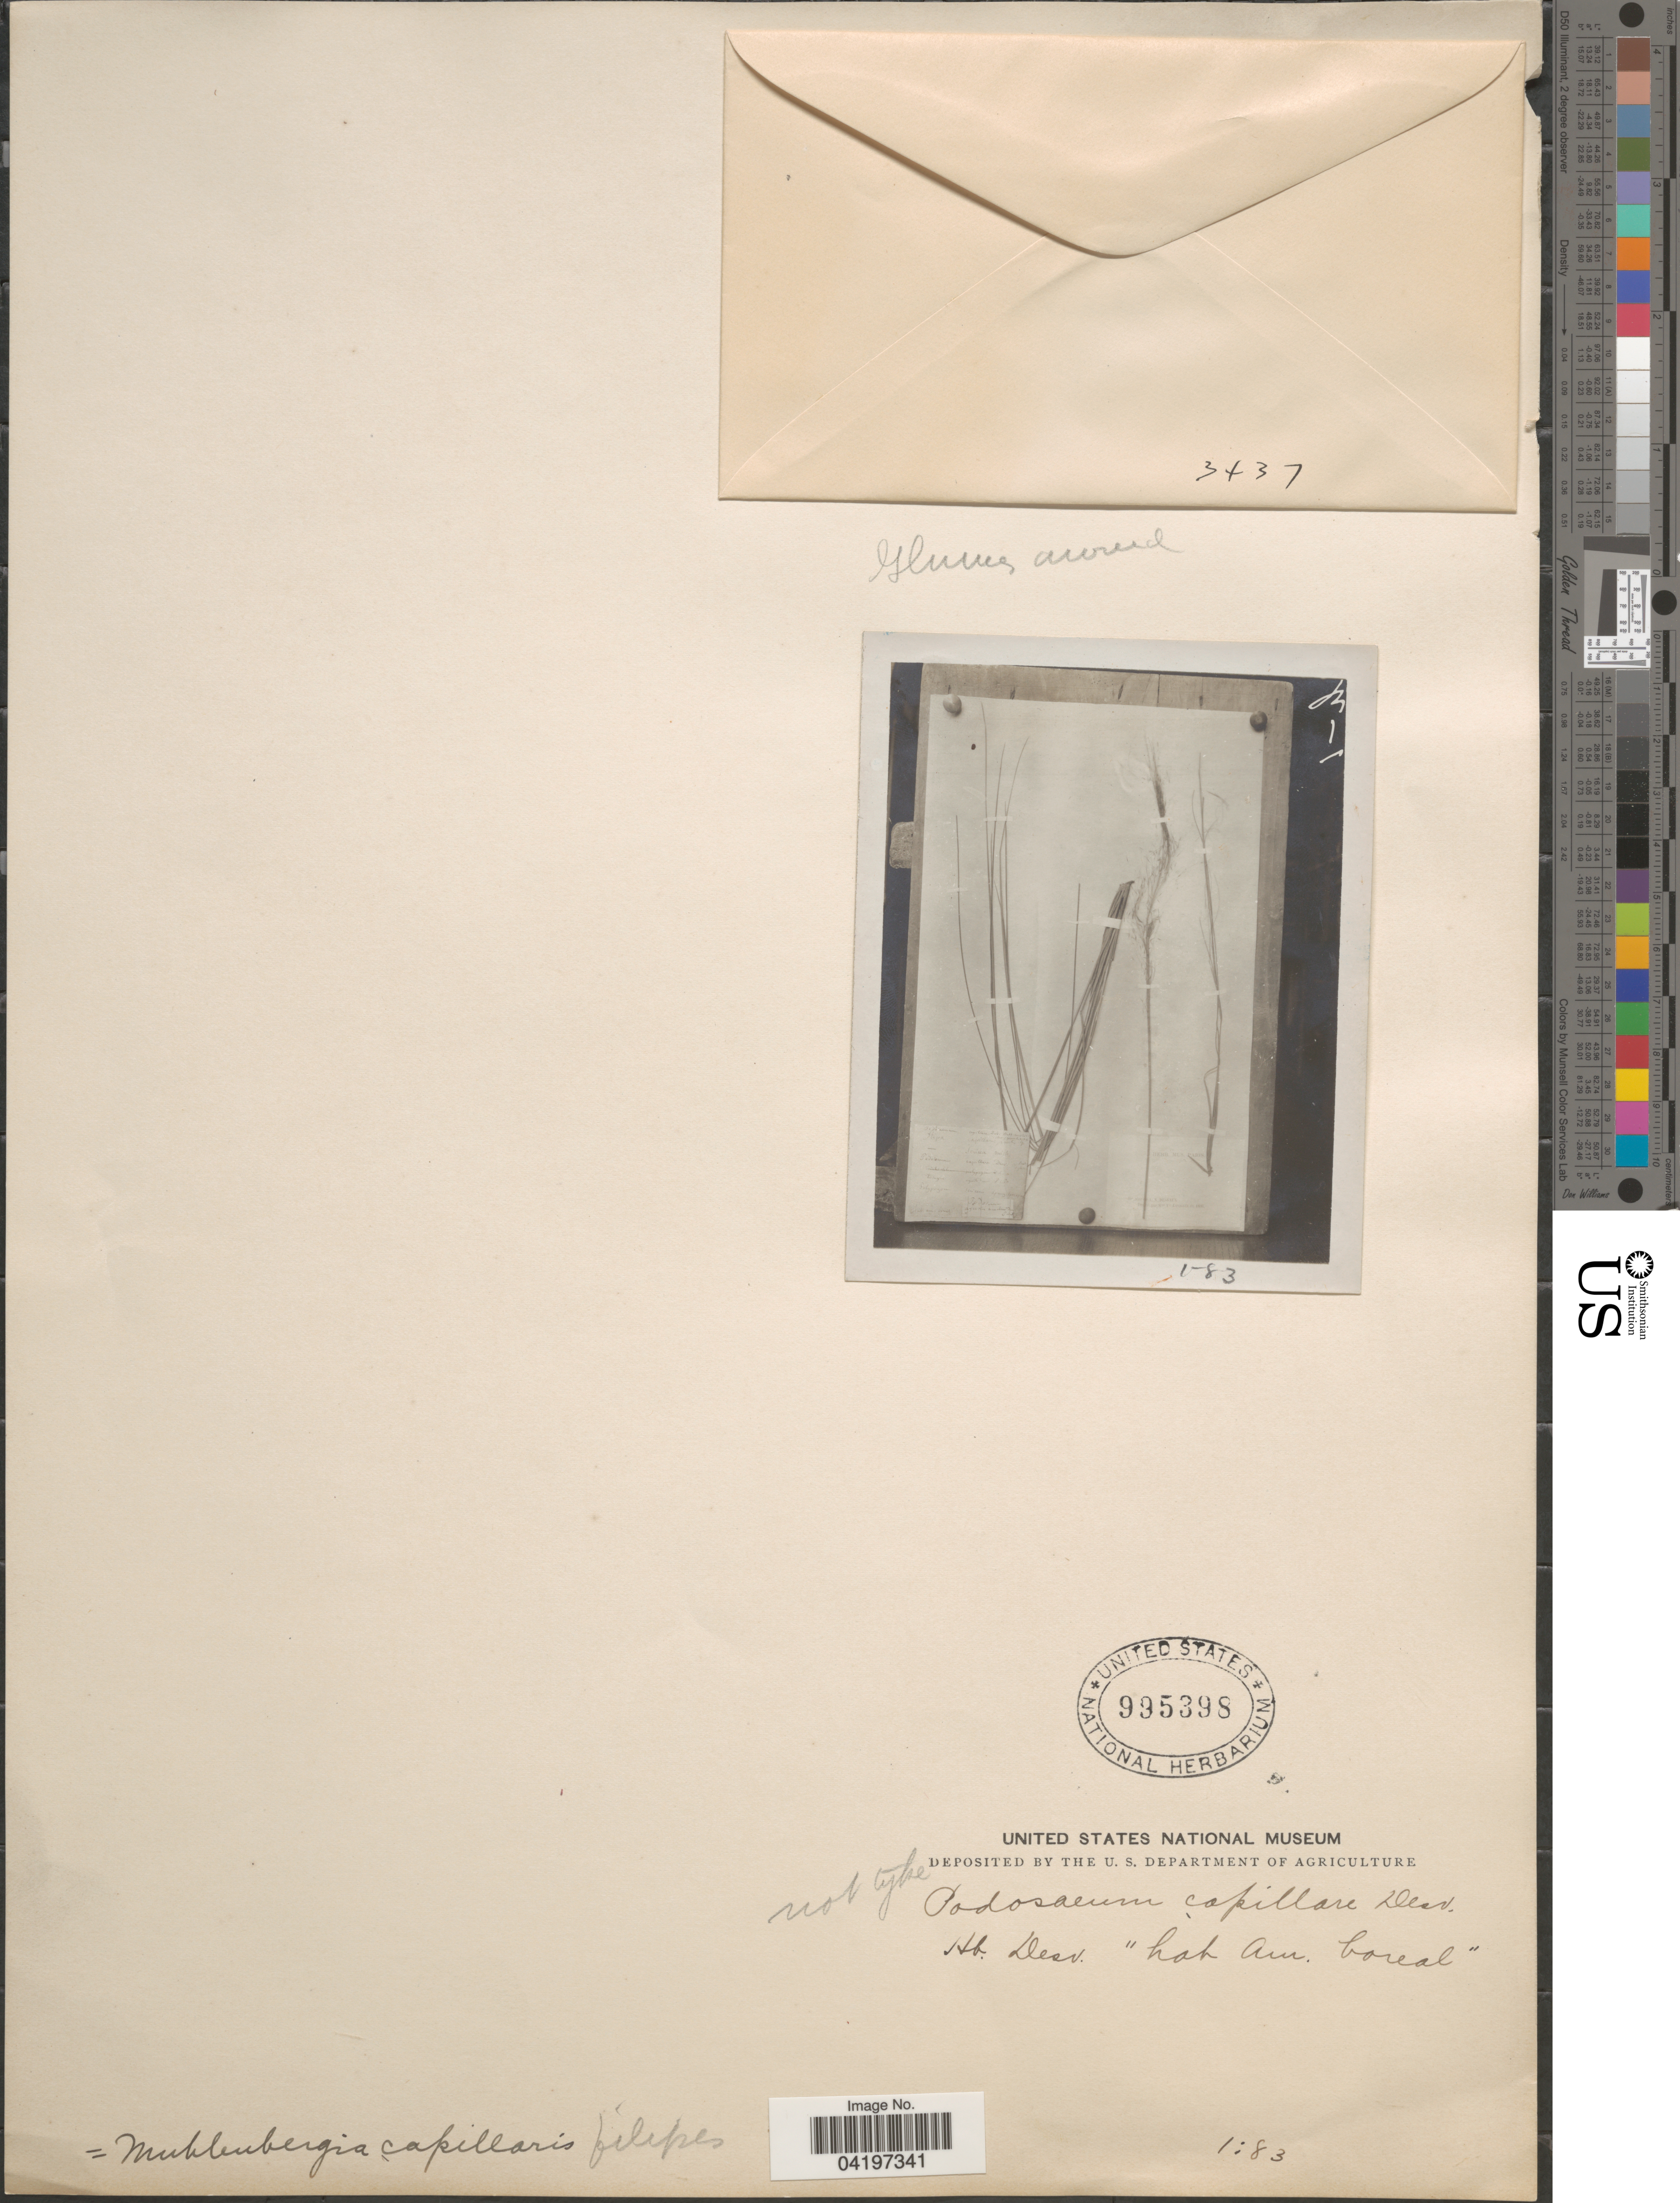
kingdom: Plantae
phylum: Tracheophyta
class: Liliopsida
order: Poales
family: Poaceae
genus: Muhlenbergia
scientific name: Muhlenbergia sericea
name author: (Michx.) P.M. Peterson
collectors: ex herb. Desvaux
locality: Lat Am. boreal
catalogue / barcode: US 995398